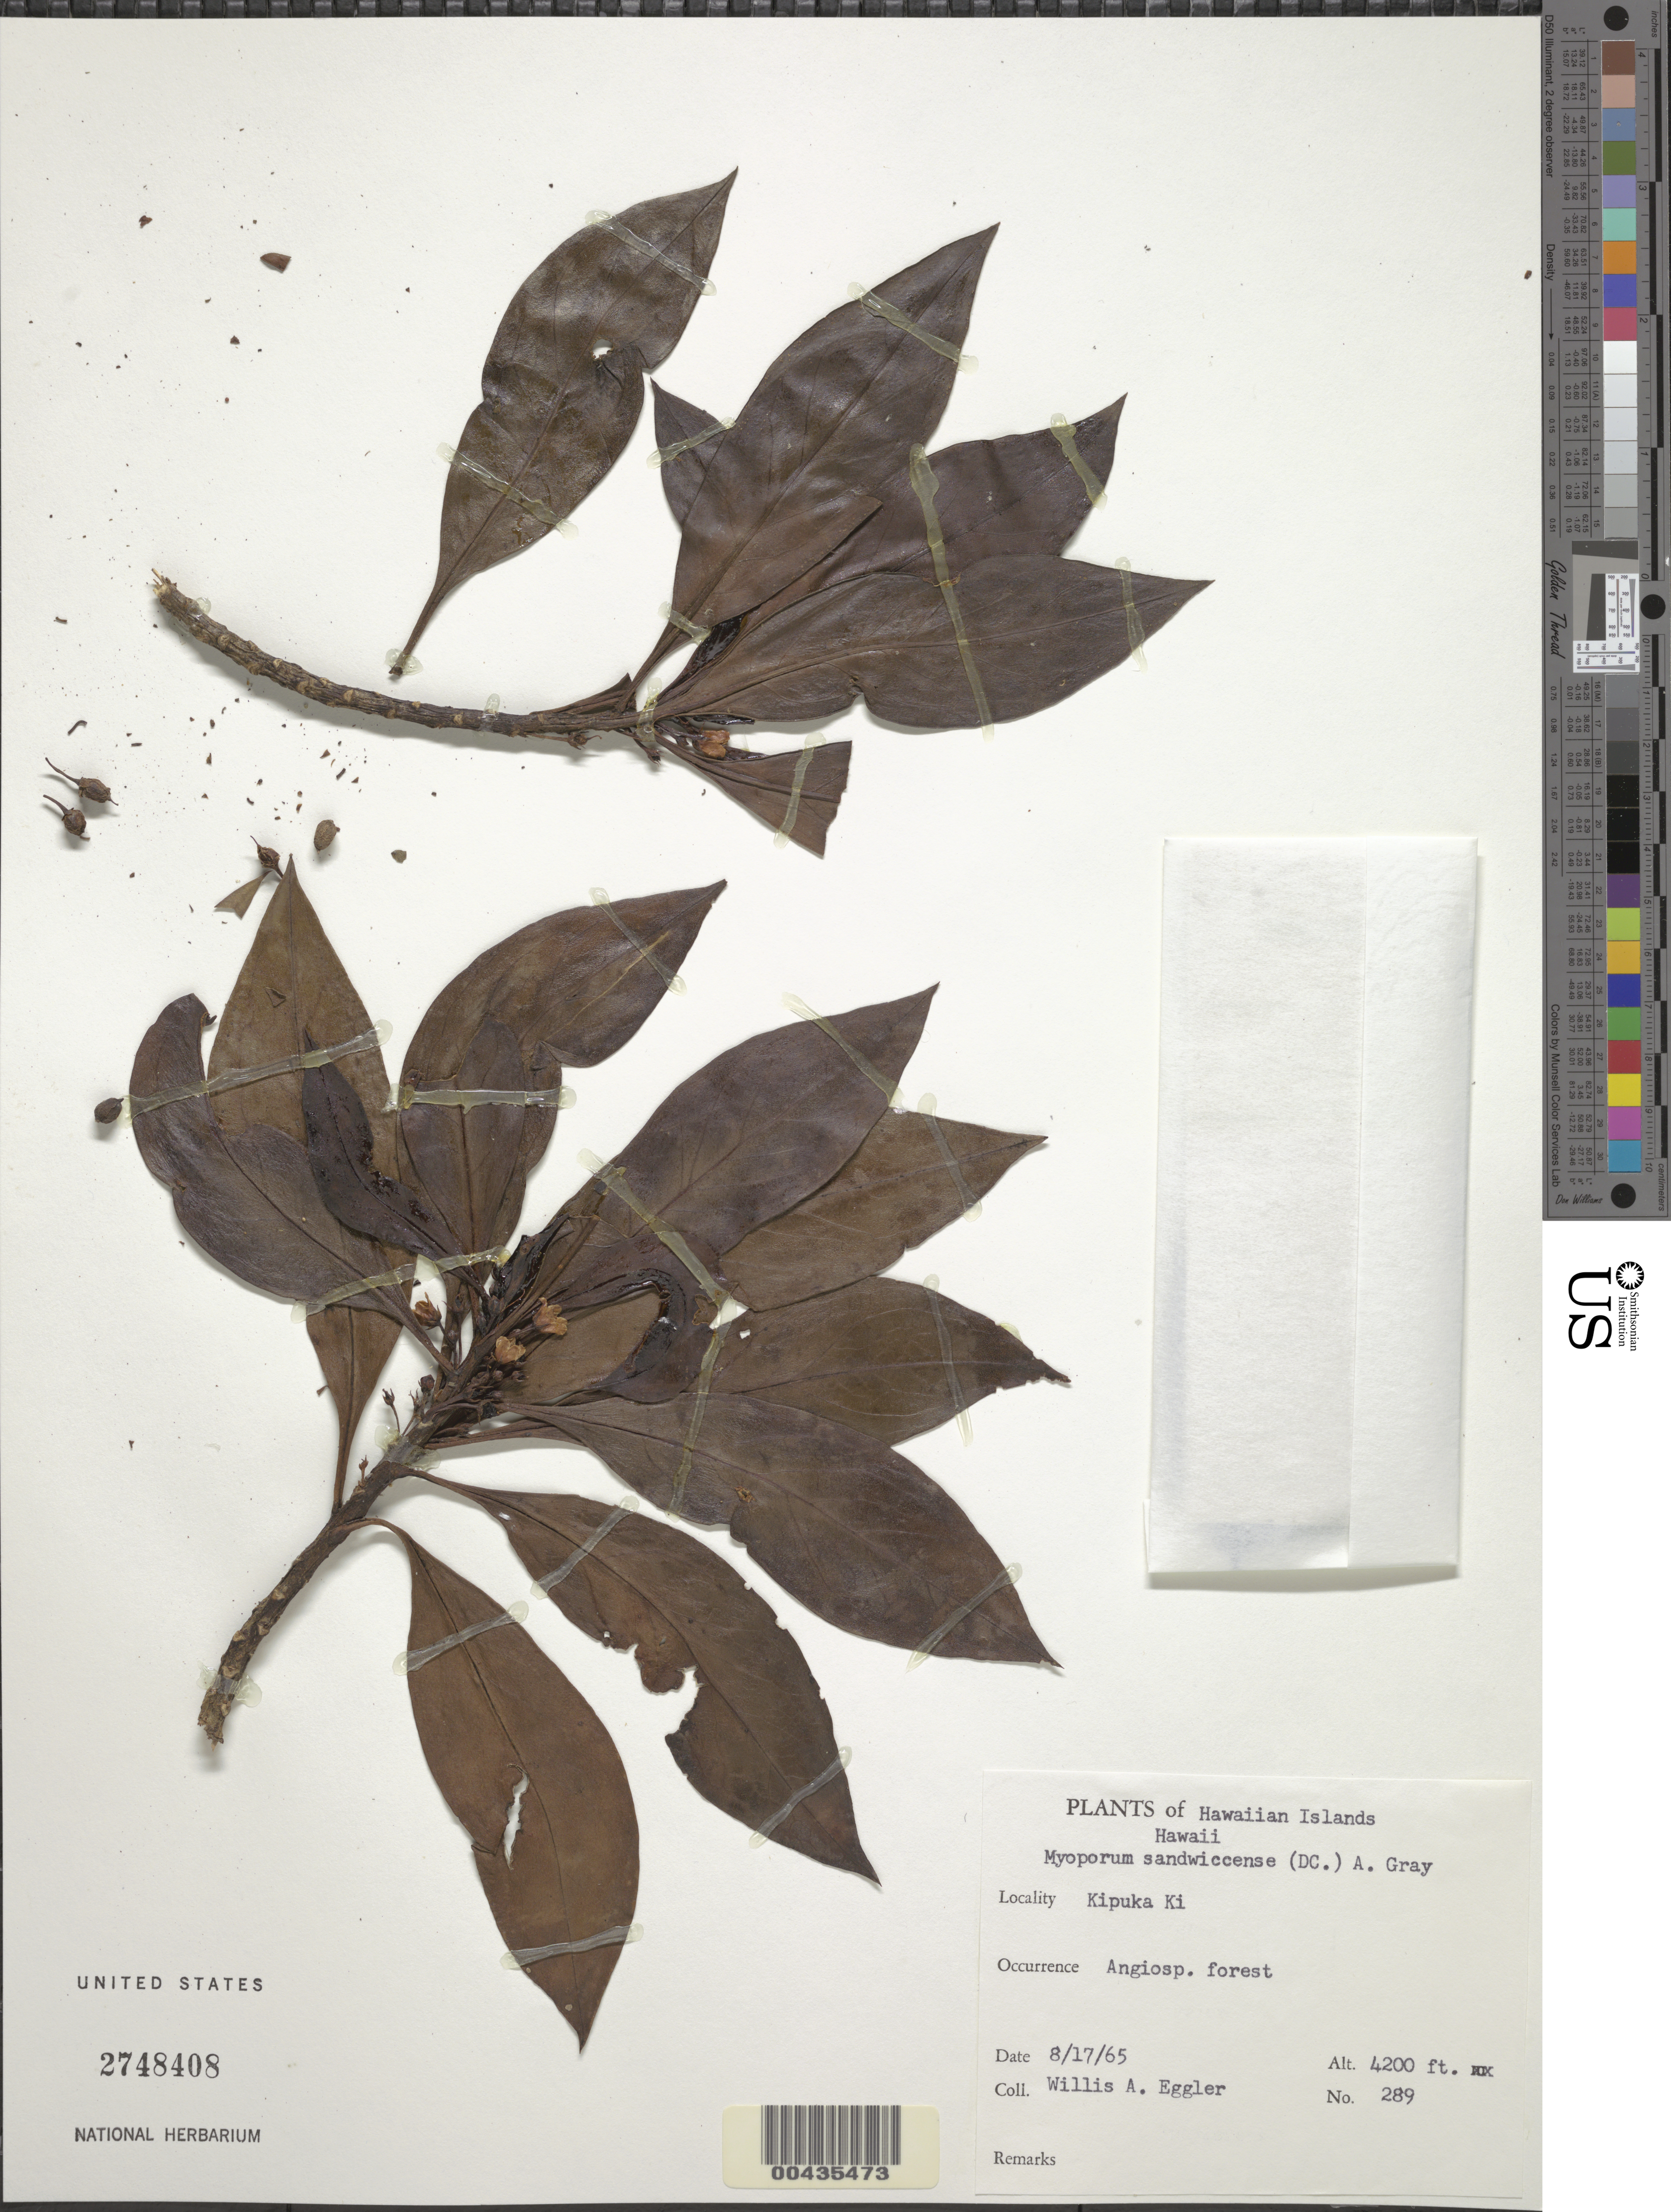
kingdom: Plantae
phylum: Tracheophyta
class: Magnoliopsida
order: Lamiales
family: Scrophulariaceae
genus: Myoporum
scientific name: Myoporum sandwicense subsp. sandwicense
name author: A. Gray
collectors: W. A. Eggler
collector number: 289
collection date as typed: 17 Aug 1965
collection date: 1965-08-17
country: United States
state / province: Hawaii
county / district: Hawaii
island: Hawaii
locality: Kipuka Ki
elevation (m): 1280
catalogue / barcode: US 2748408